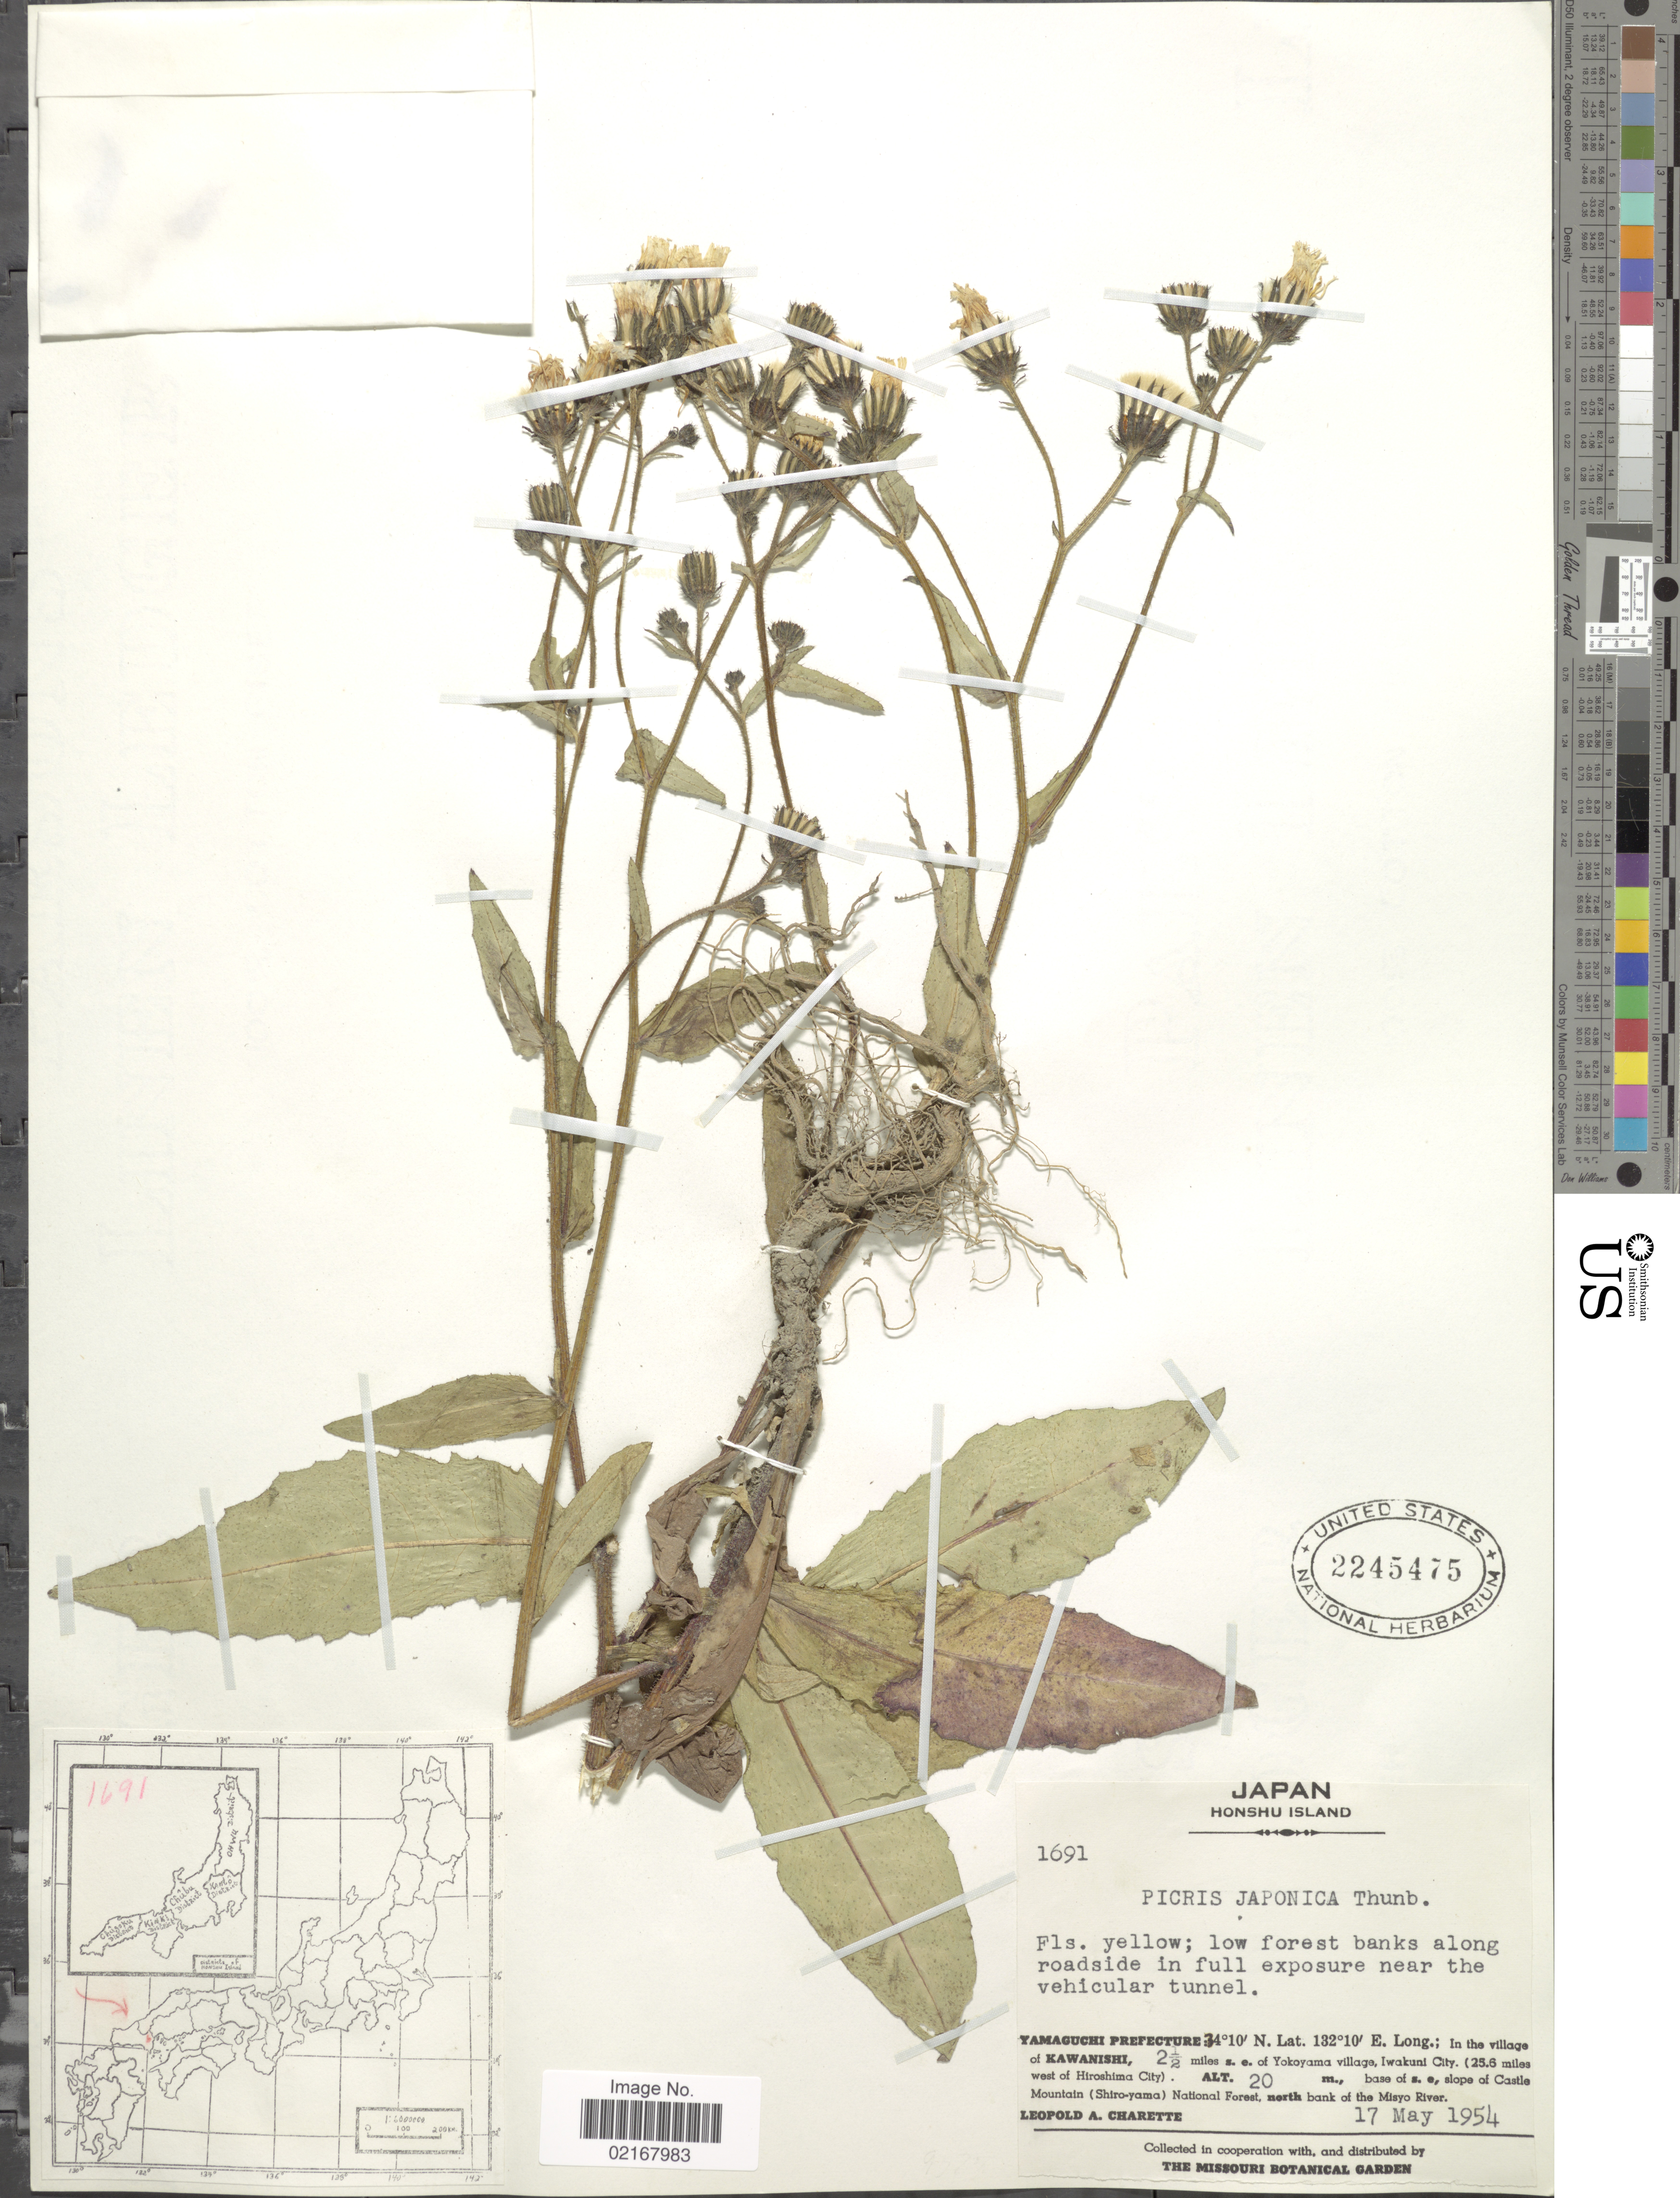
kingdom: Plantae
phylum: Tracheophyta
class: Magnoliopsida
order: Asterales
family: Asteraceae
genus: Picris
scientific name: Picris hieracioides subsp. japonica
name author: (Thurb.) Krylov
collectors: L. A. Charette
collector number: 1691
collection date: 1954-05-17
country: Japan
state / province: Yamaguti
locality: Honshu Island. Yamaguchi Prefecture; In the village of Kawanishi, 2½ miles s.e. of Yokoyama village, Iwakuni City, (25.6 miles west of Hiroshima City), base of s.e., slope of Castle Mountain (Shiro-yama) National Forest, north bank of the Misyo River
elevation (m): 20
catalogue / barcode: US 2245475